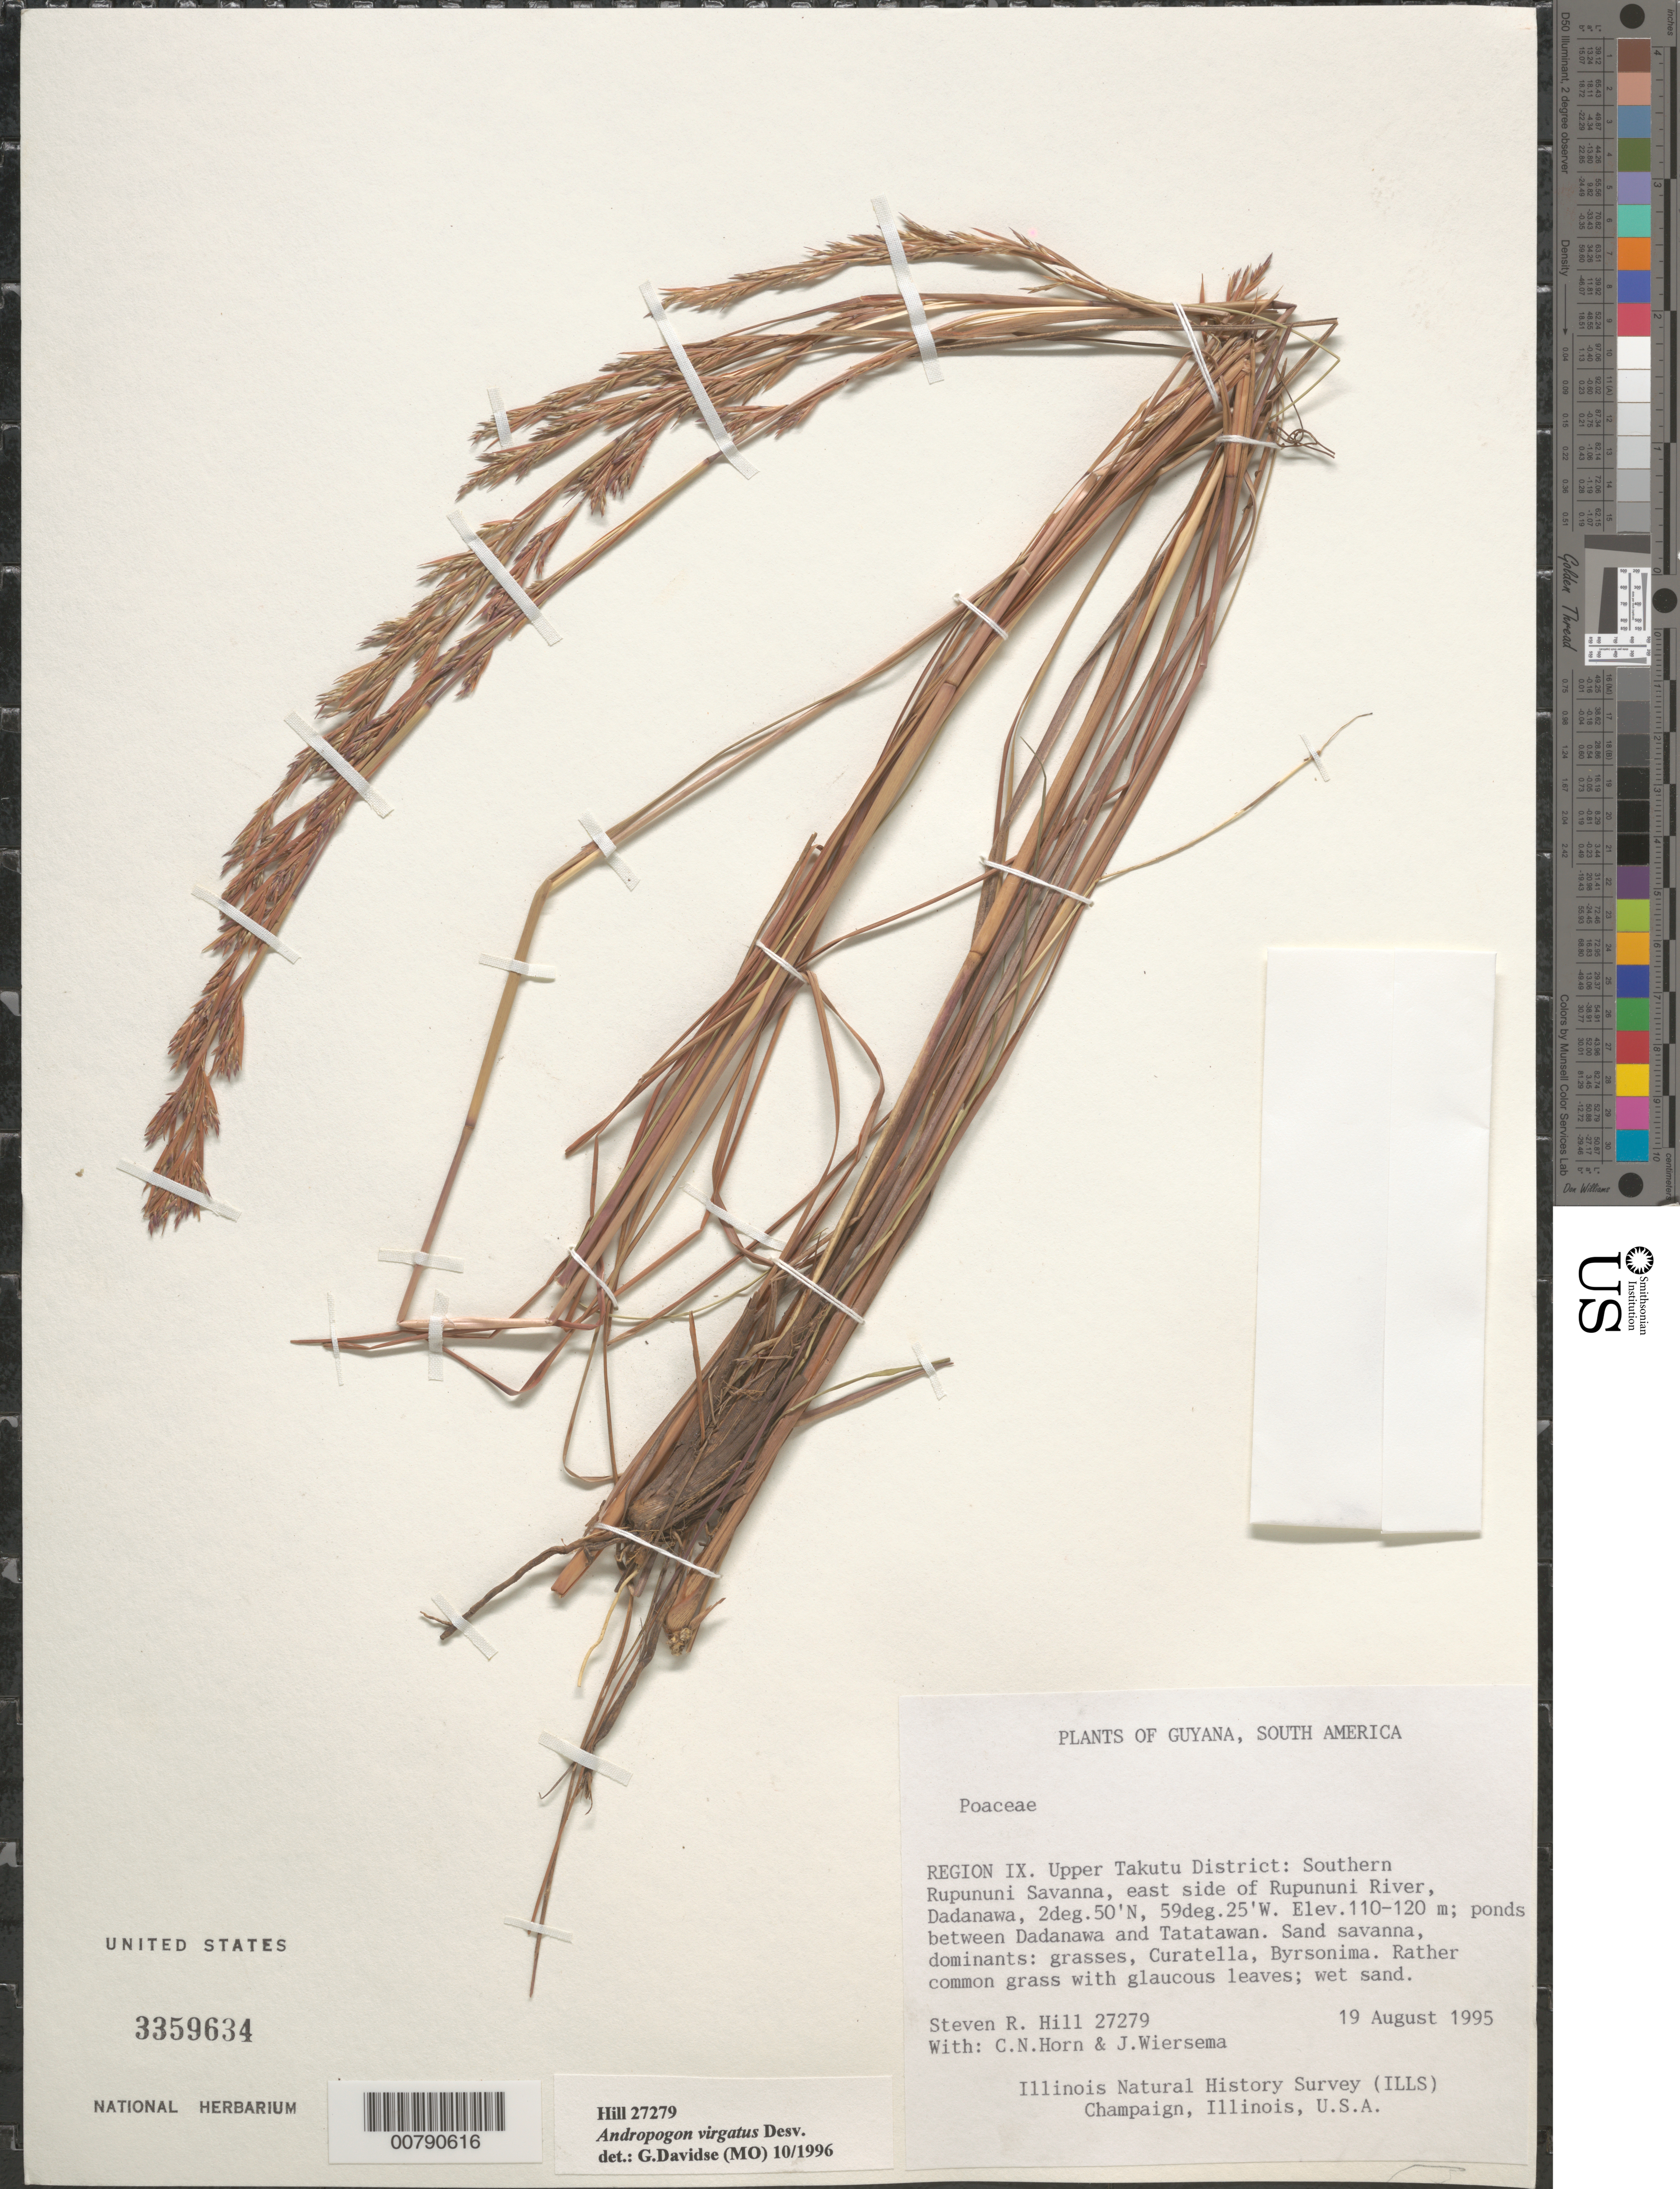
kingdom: Plantae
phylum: Tracheophyta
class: Liliopsida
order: Poales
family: Poaceae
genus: Andropogon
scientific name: Andropogon virgatus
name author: Desv. ex Ham.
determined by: Davidse, Gerrit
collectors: S. R. Hill, C. N. Horn & J. H. Wiersema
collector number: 27279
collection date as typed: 19-Aug-95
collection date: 1995-08-19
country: Guyana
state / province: U. Takutu-U. Essequibo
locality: Dadanawa, southern Rupununi Savanna, E side of Rupununi R.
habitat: Ponds: sand savanna, wet sand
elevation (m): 110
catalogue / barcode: US 3359634